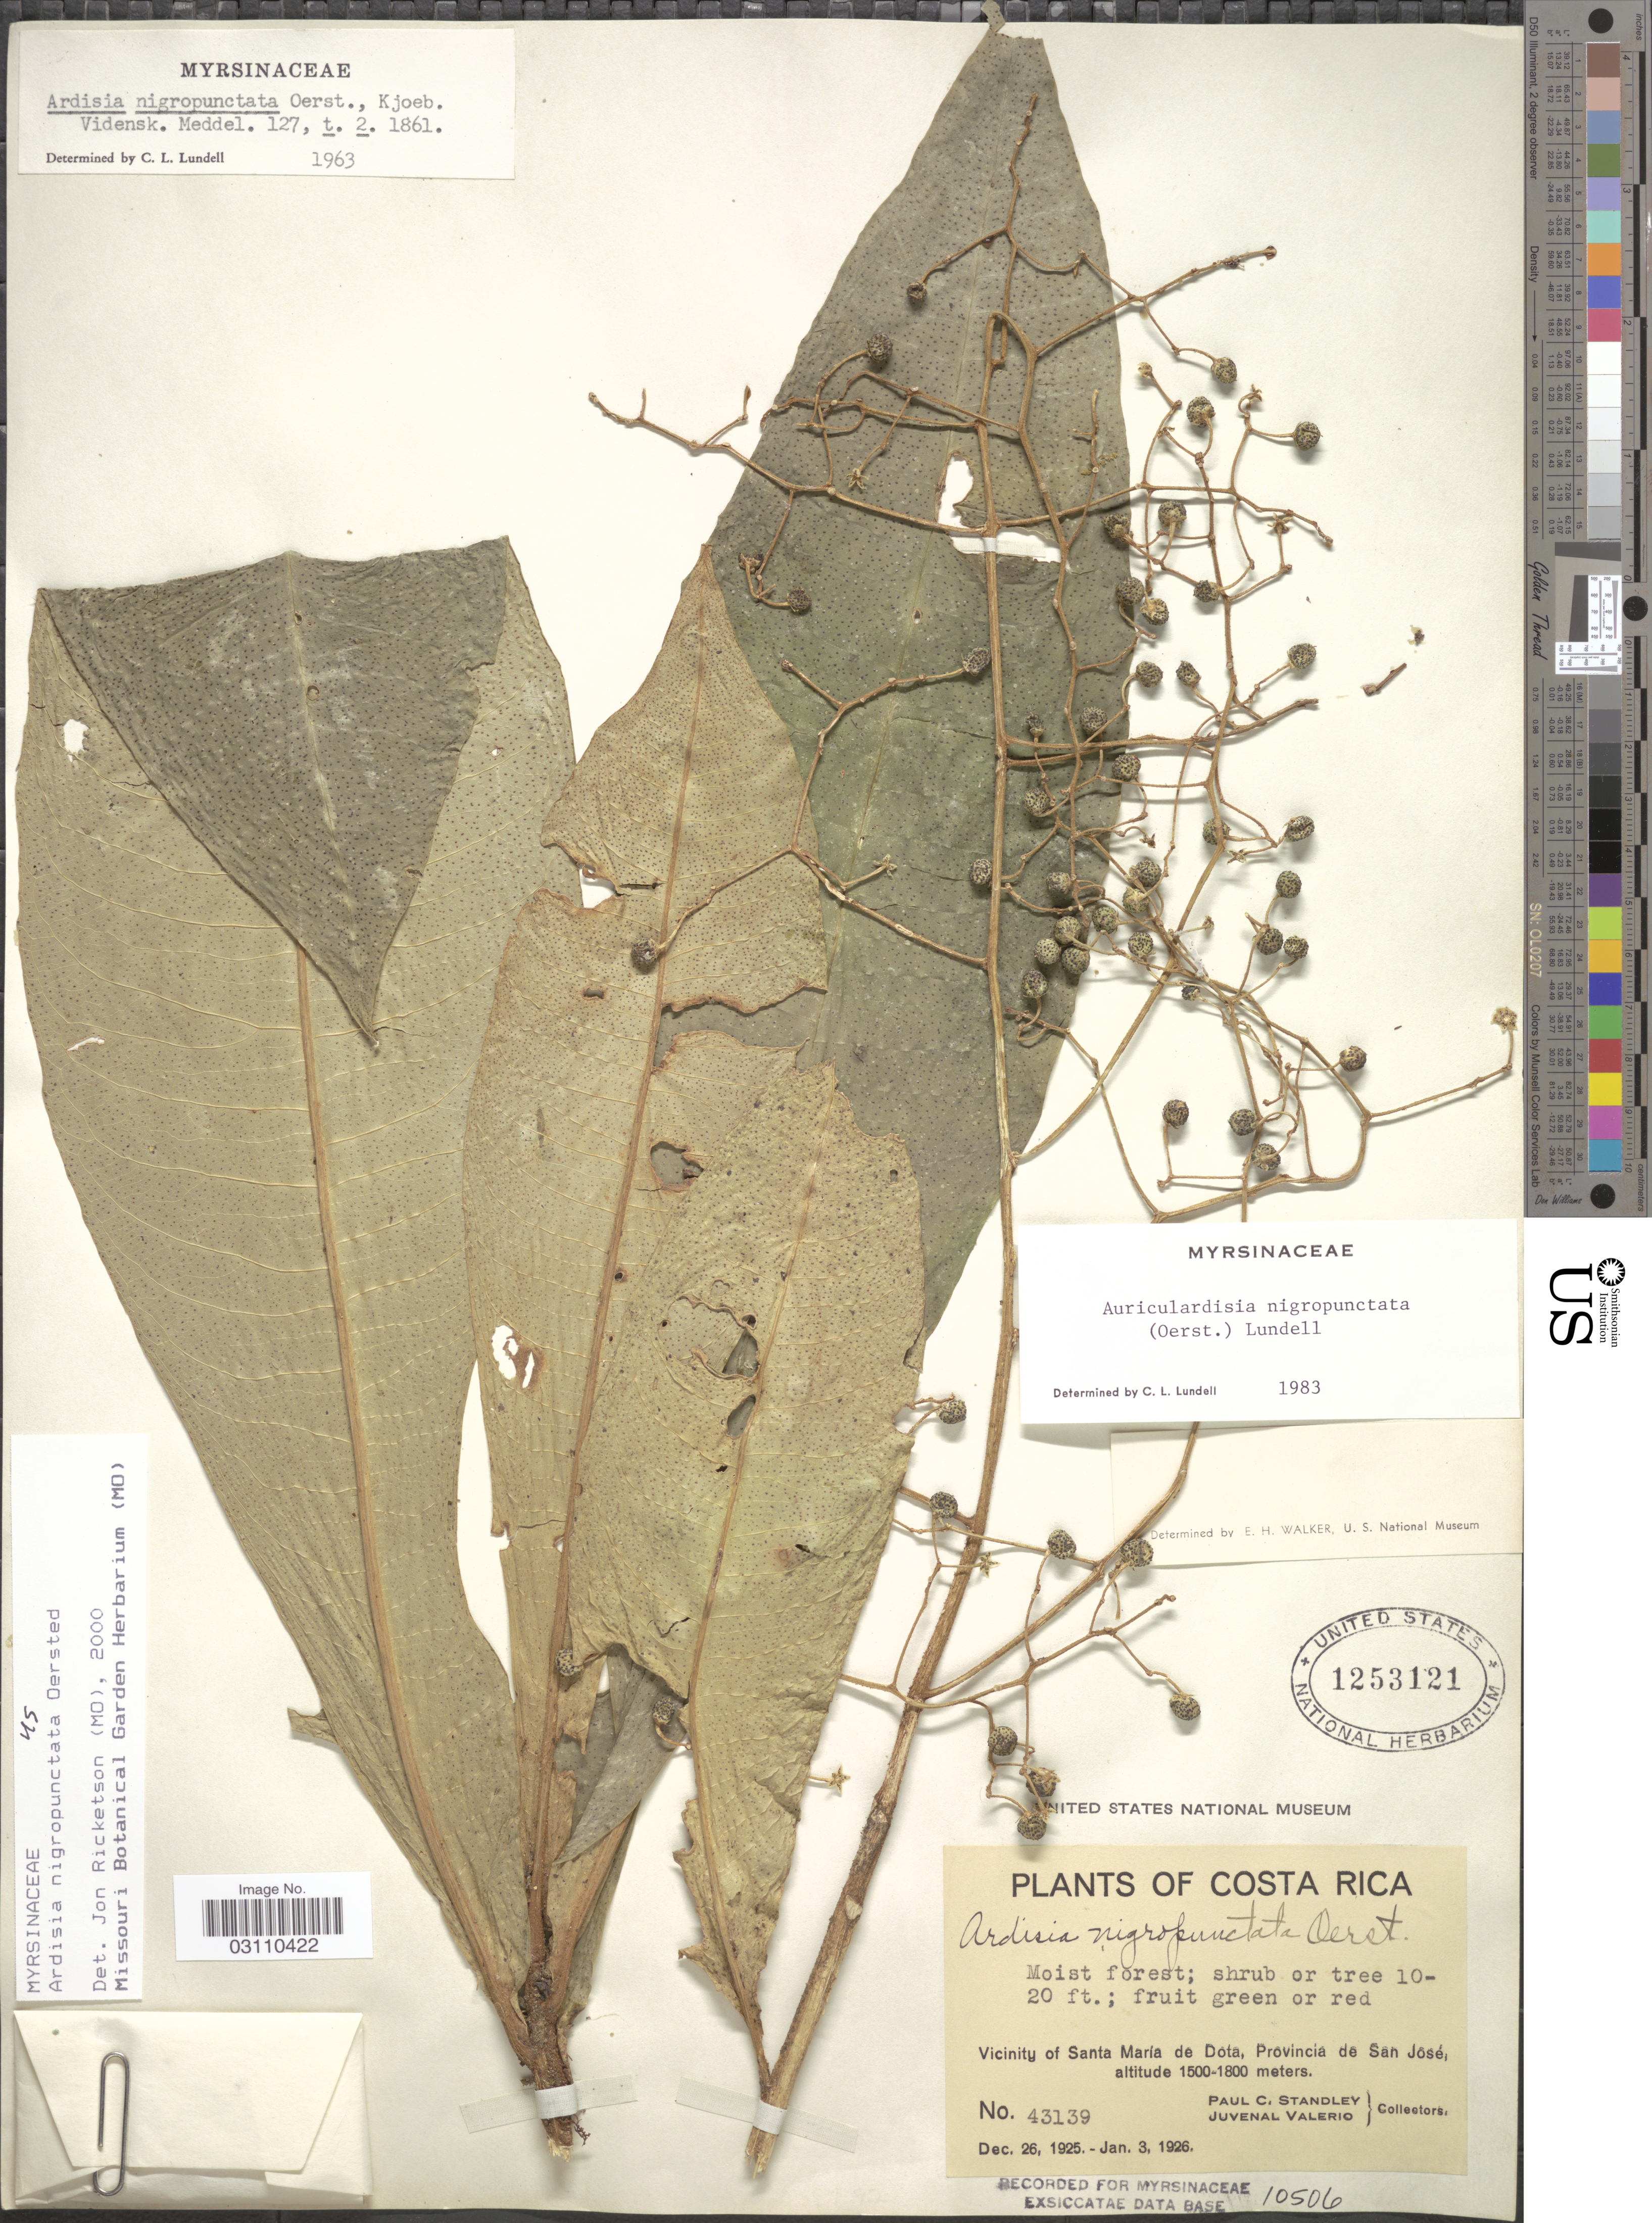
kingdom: Plantae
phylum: Tracheophyta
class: Magnoliopsida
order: Ericales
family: Primulaceae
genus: Ardisia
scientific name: Ardisia nigropunctata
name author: Oerst.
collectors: P. C. Standley & J. Valerio R.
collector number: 43139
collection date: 1925-12-26/1926-01-03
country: Costa Rica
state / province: San José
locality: Vicinity of Santa María de Dota.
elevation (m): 1500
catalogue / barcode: US 1253121